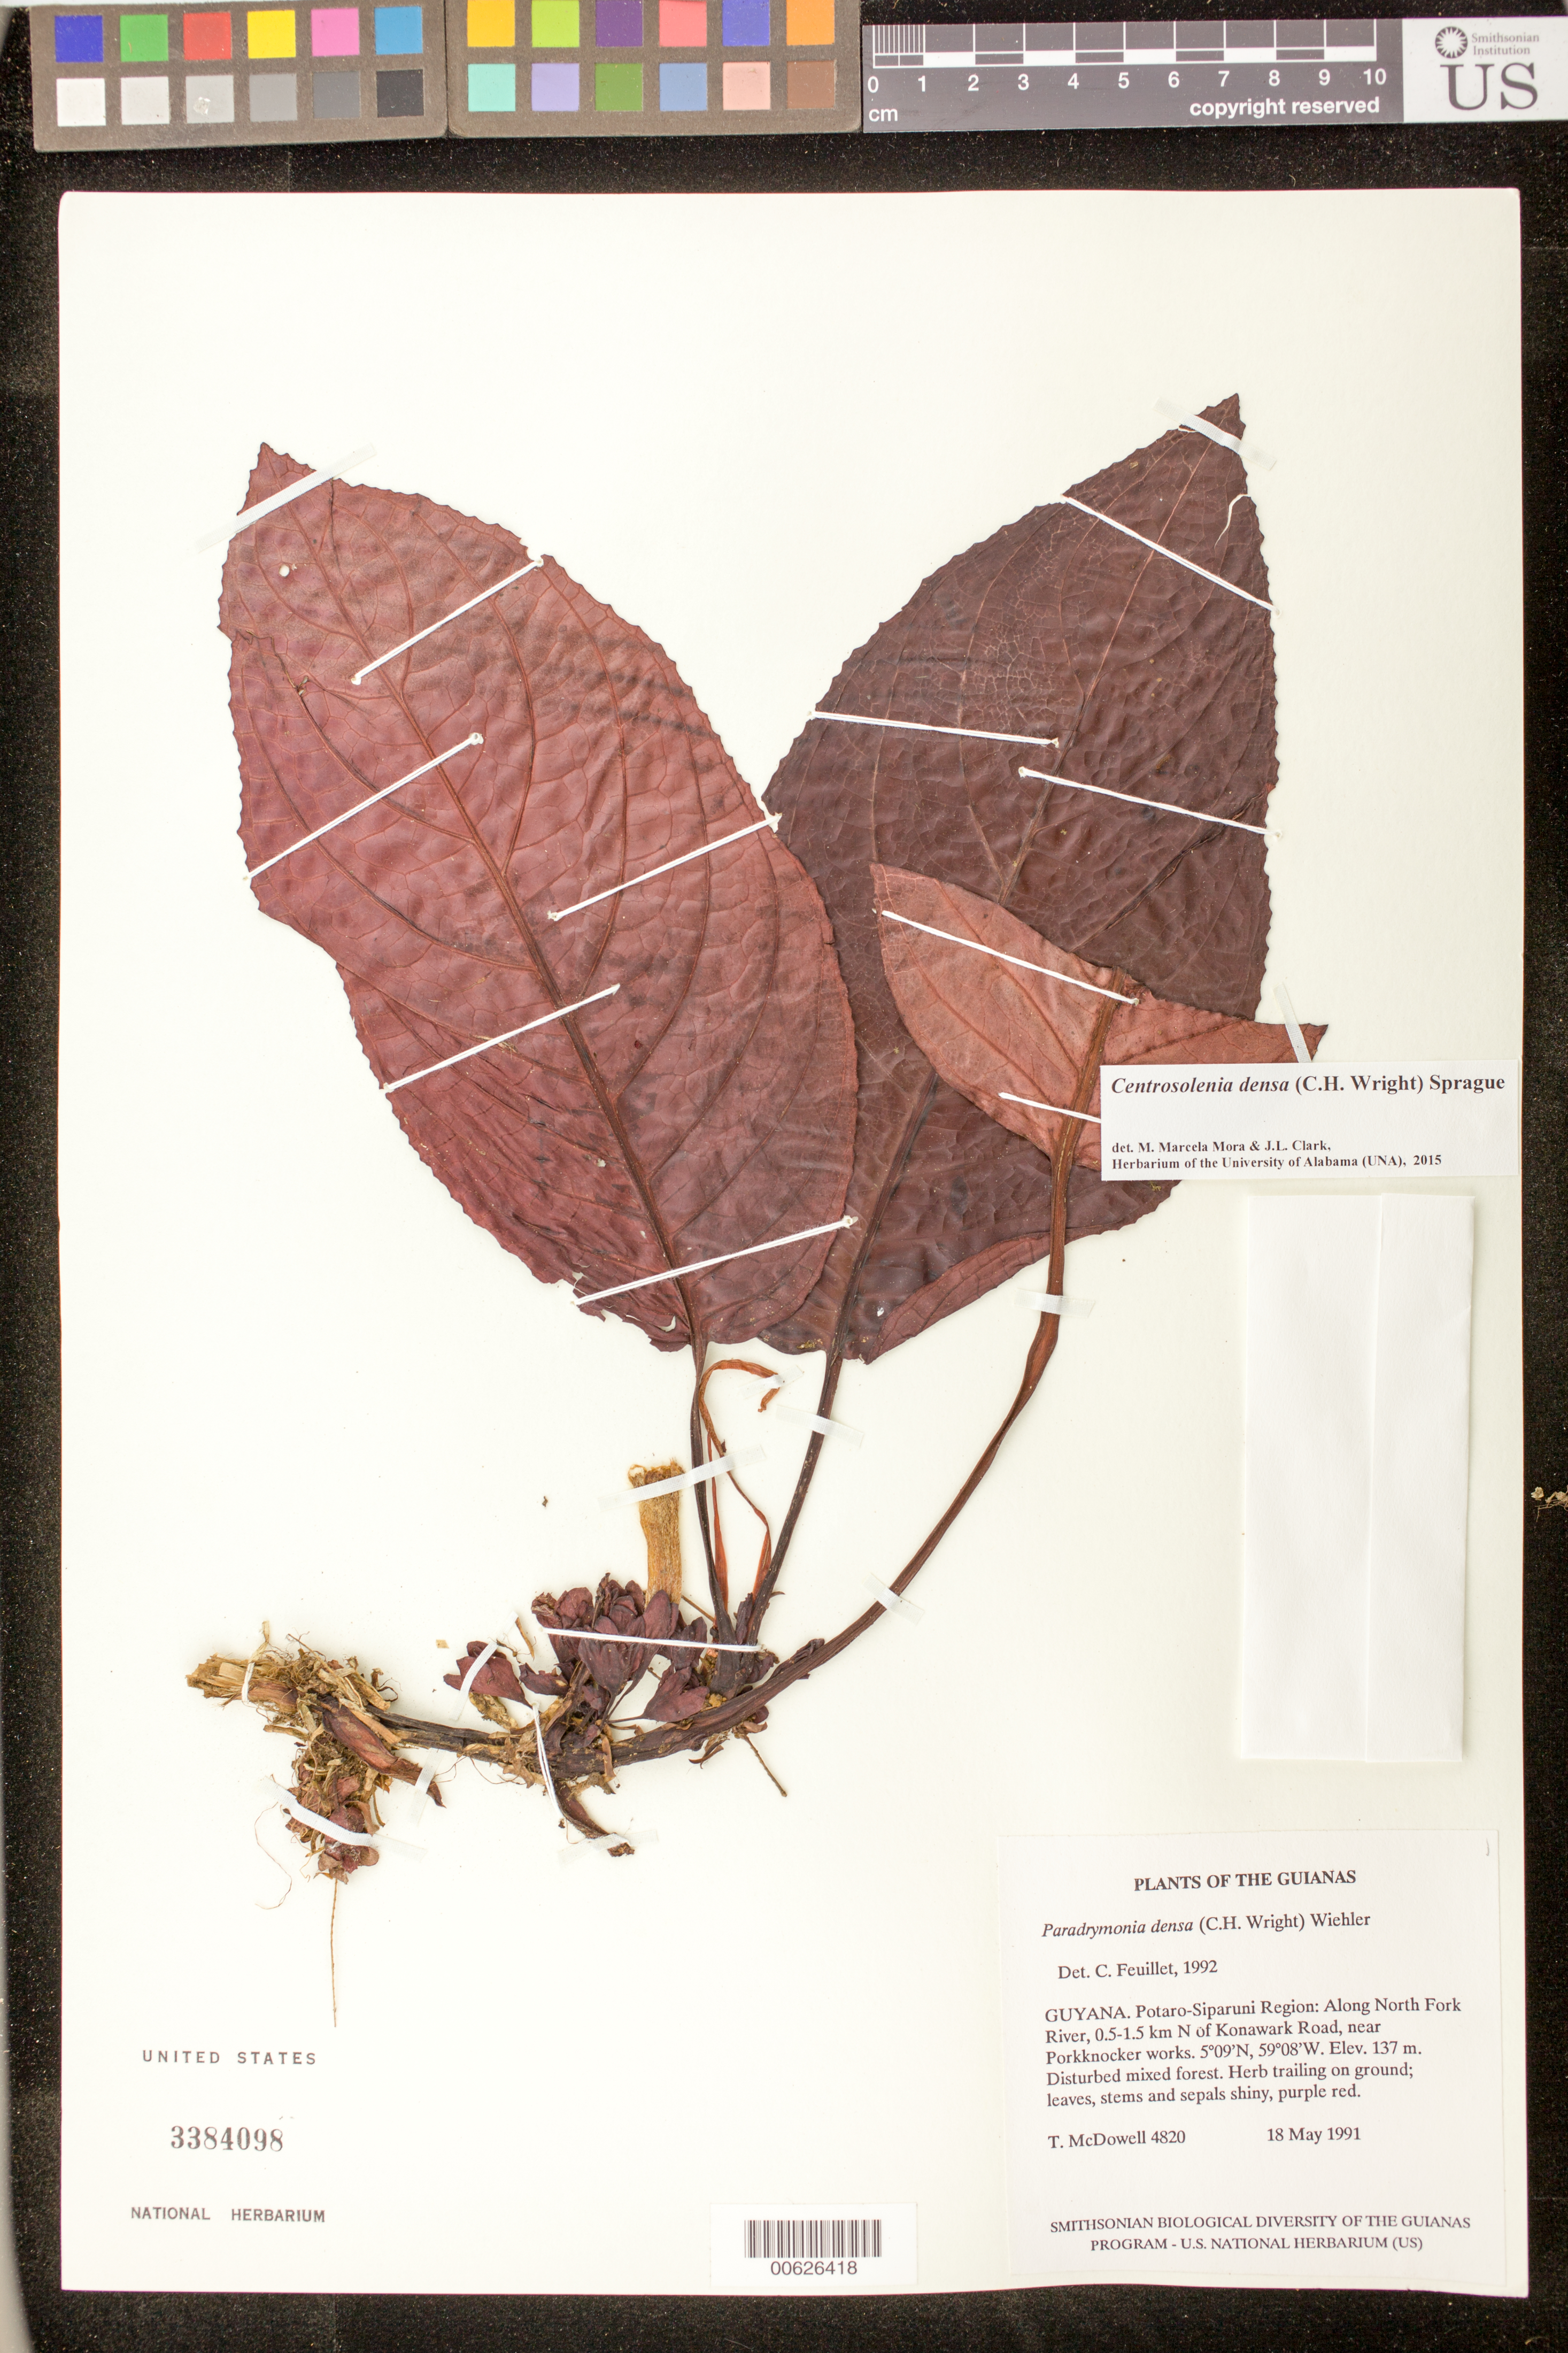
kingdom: Plantae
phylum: Tracheophyta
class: Magnoliopsida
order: Lamiales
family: Gesneriaceae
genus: Centrosolenia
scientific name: Centrosolenia densa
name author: (C.H. Wright) Sprague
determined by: Mora, M. M.; Clark, J. L.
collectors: T. McDowell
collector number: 4820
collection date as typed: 18 May 1991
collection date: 1991-05-18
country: Guyana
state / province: Potaro-Siparuni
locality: Along North Fork River, 0.5-1.5 km N of Konawark Road, near Porkknocker works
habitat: Disturbed mixed forest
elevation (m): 137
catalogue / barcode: US 3384098